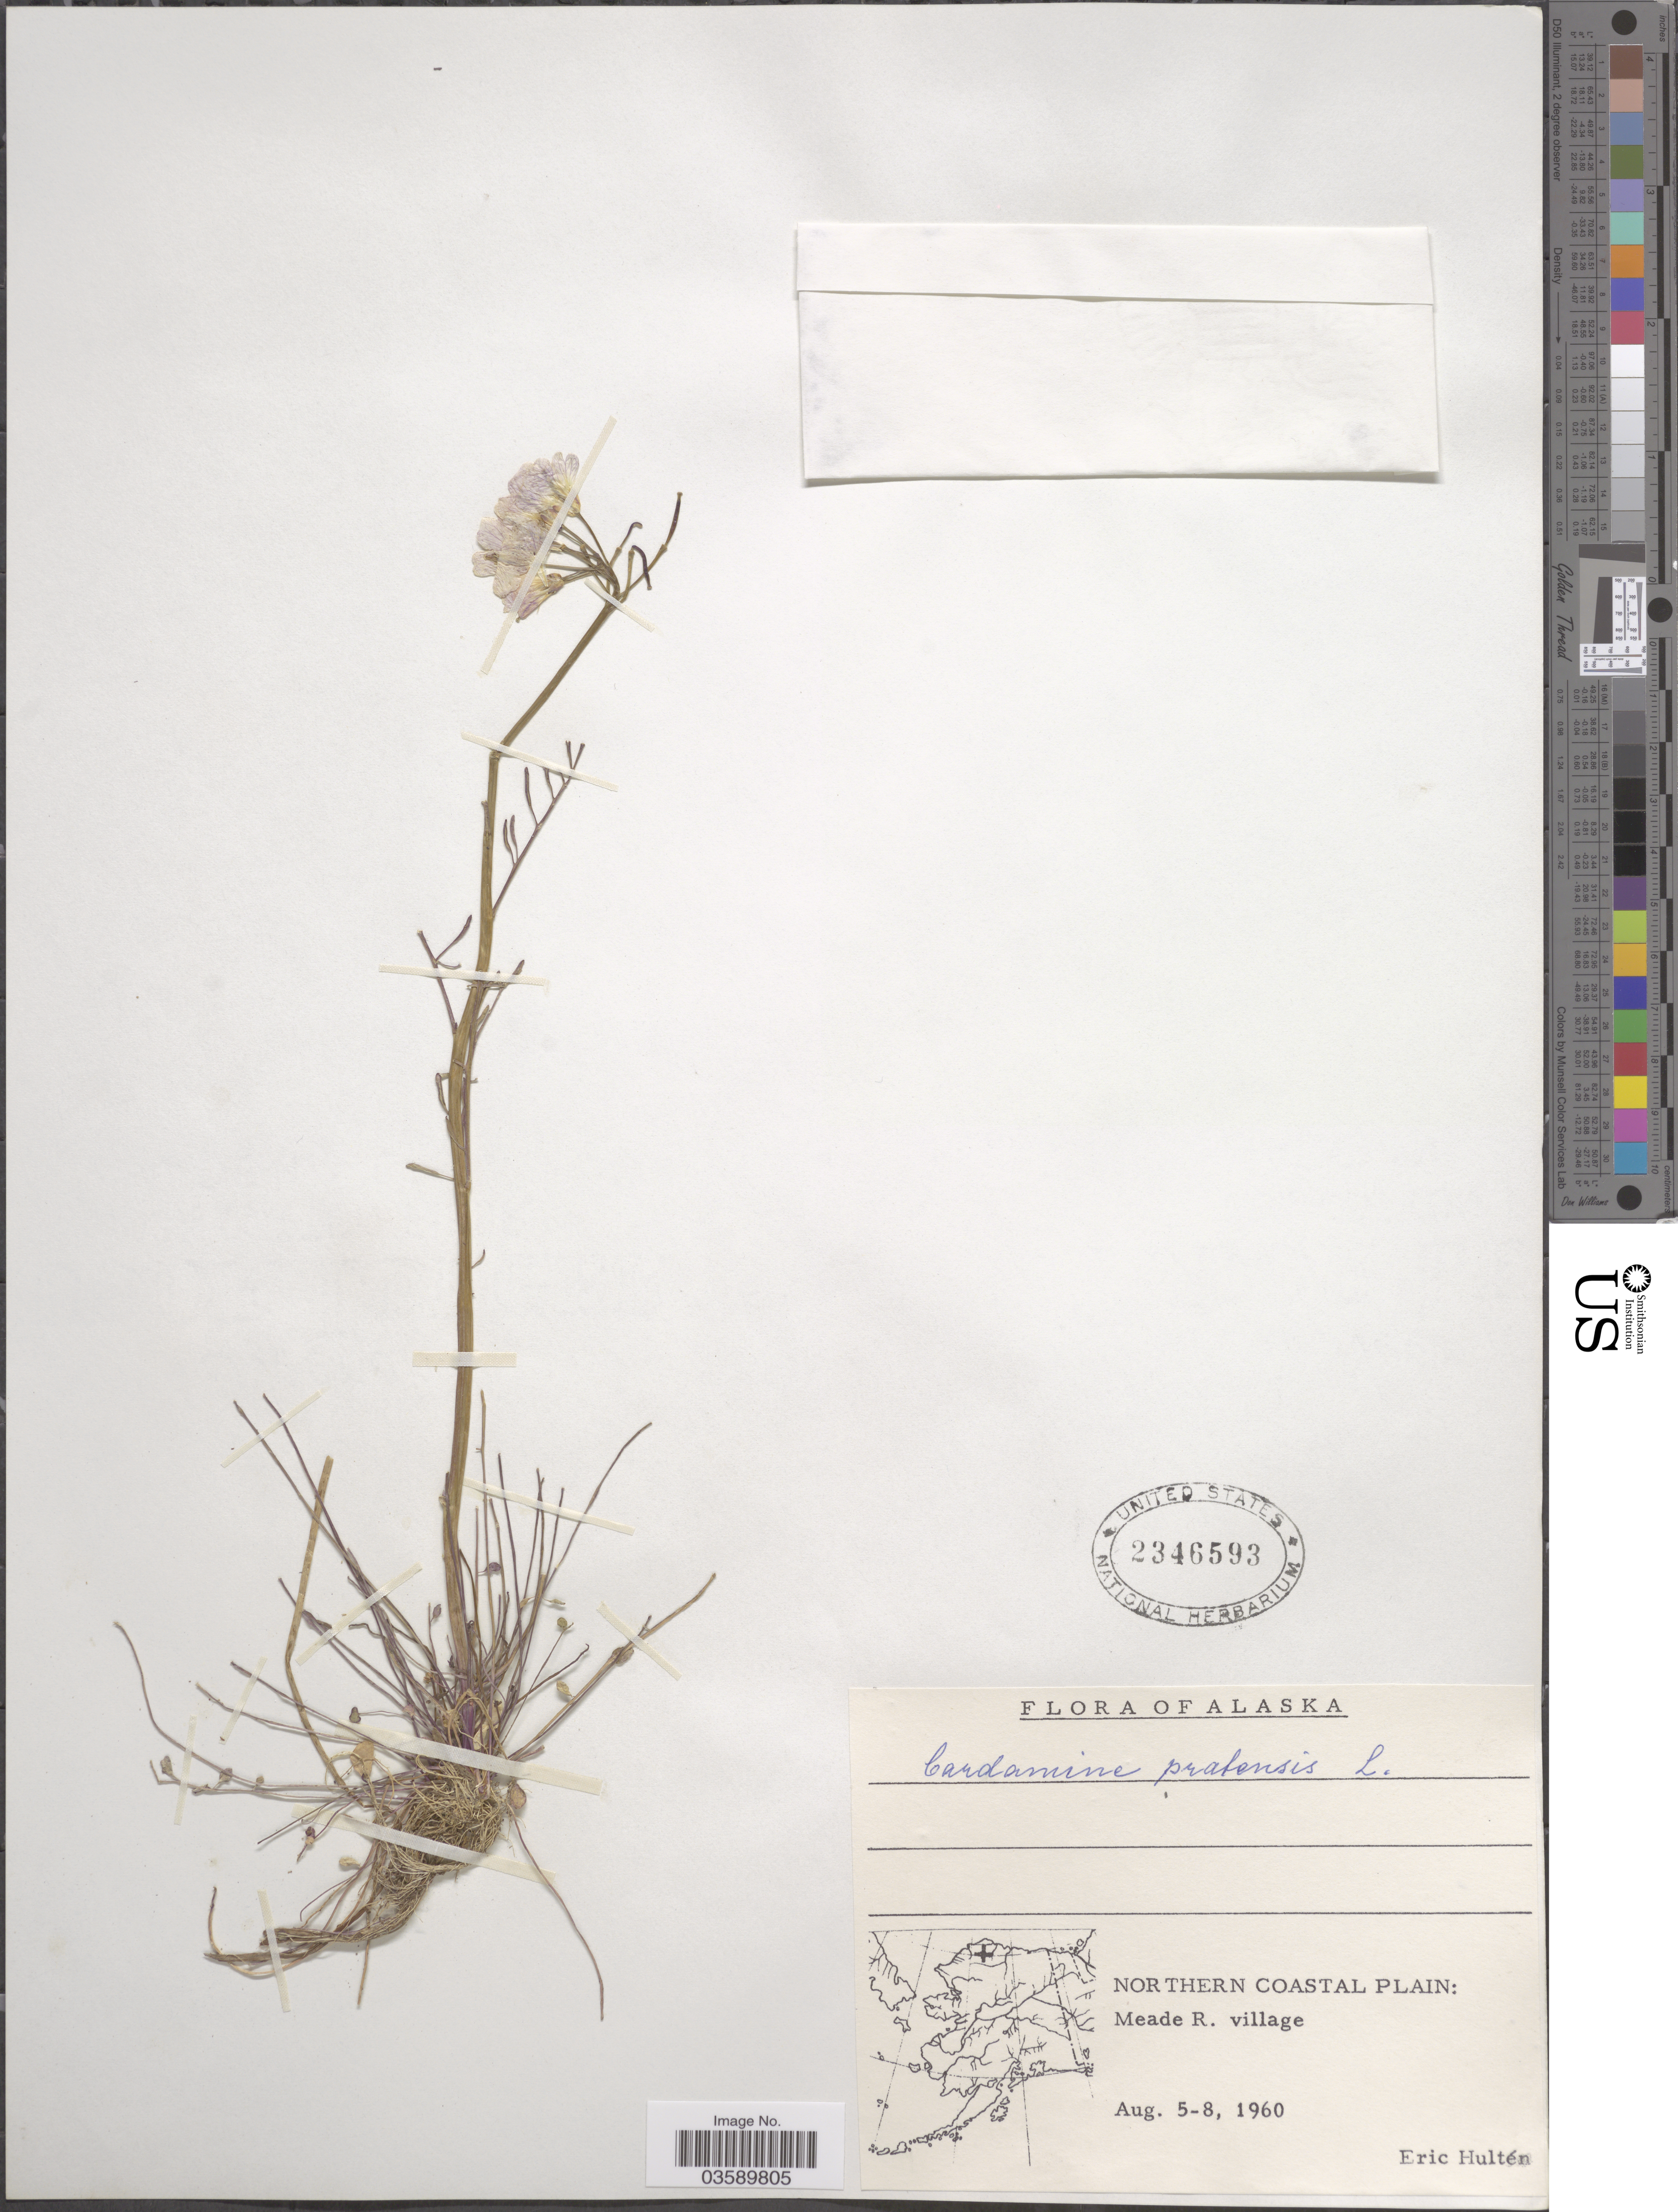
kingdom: Plantae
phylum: Tracheophyta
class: Magnoliopsida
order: Brassicales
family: Brassicaceae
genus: Cardamine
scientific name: Cardamine pratensis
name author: L.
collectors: E. G. Hultén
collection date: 1960-08-05/1960-08-08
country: United States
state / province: Alaska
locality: Northern Coastal Plain: Meade R. village.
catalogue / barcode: US 2346593